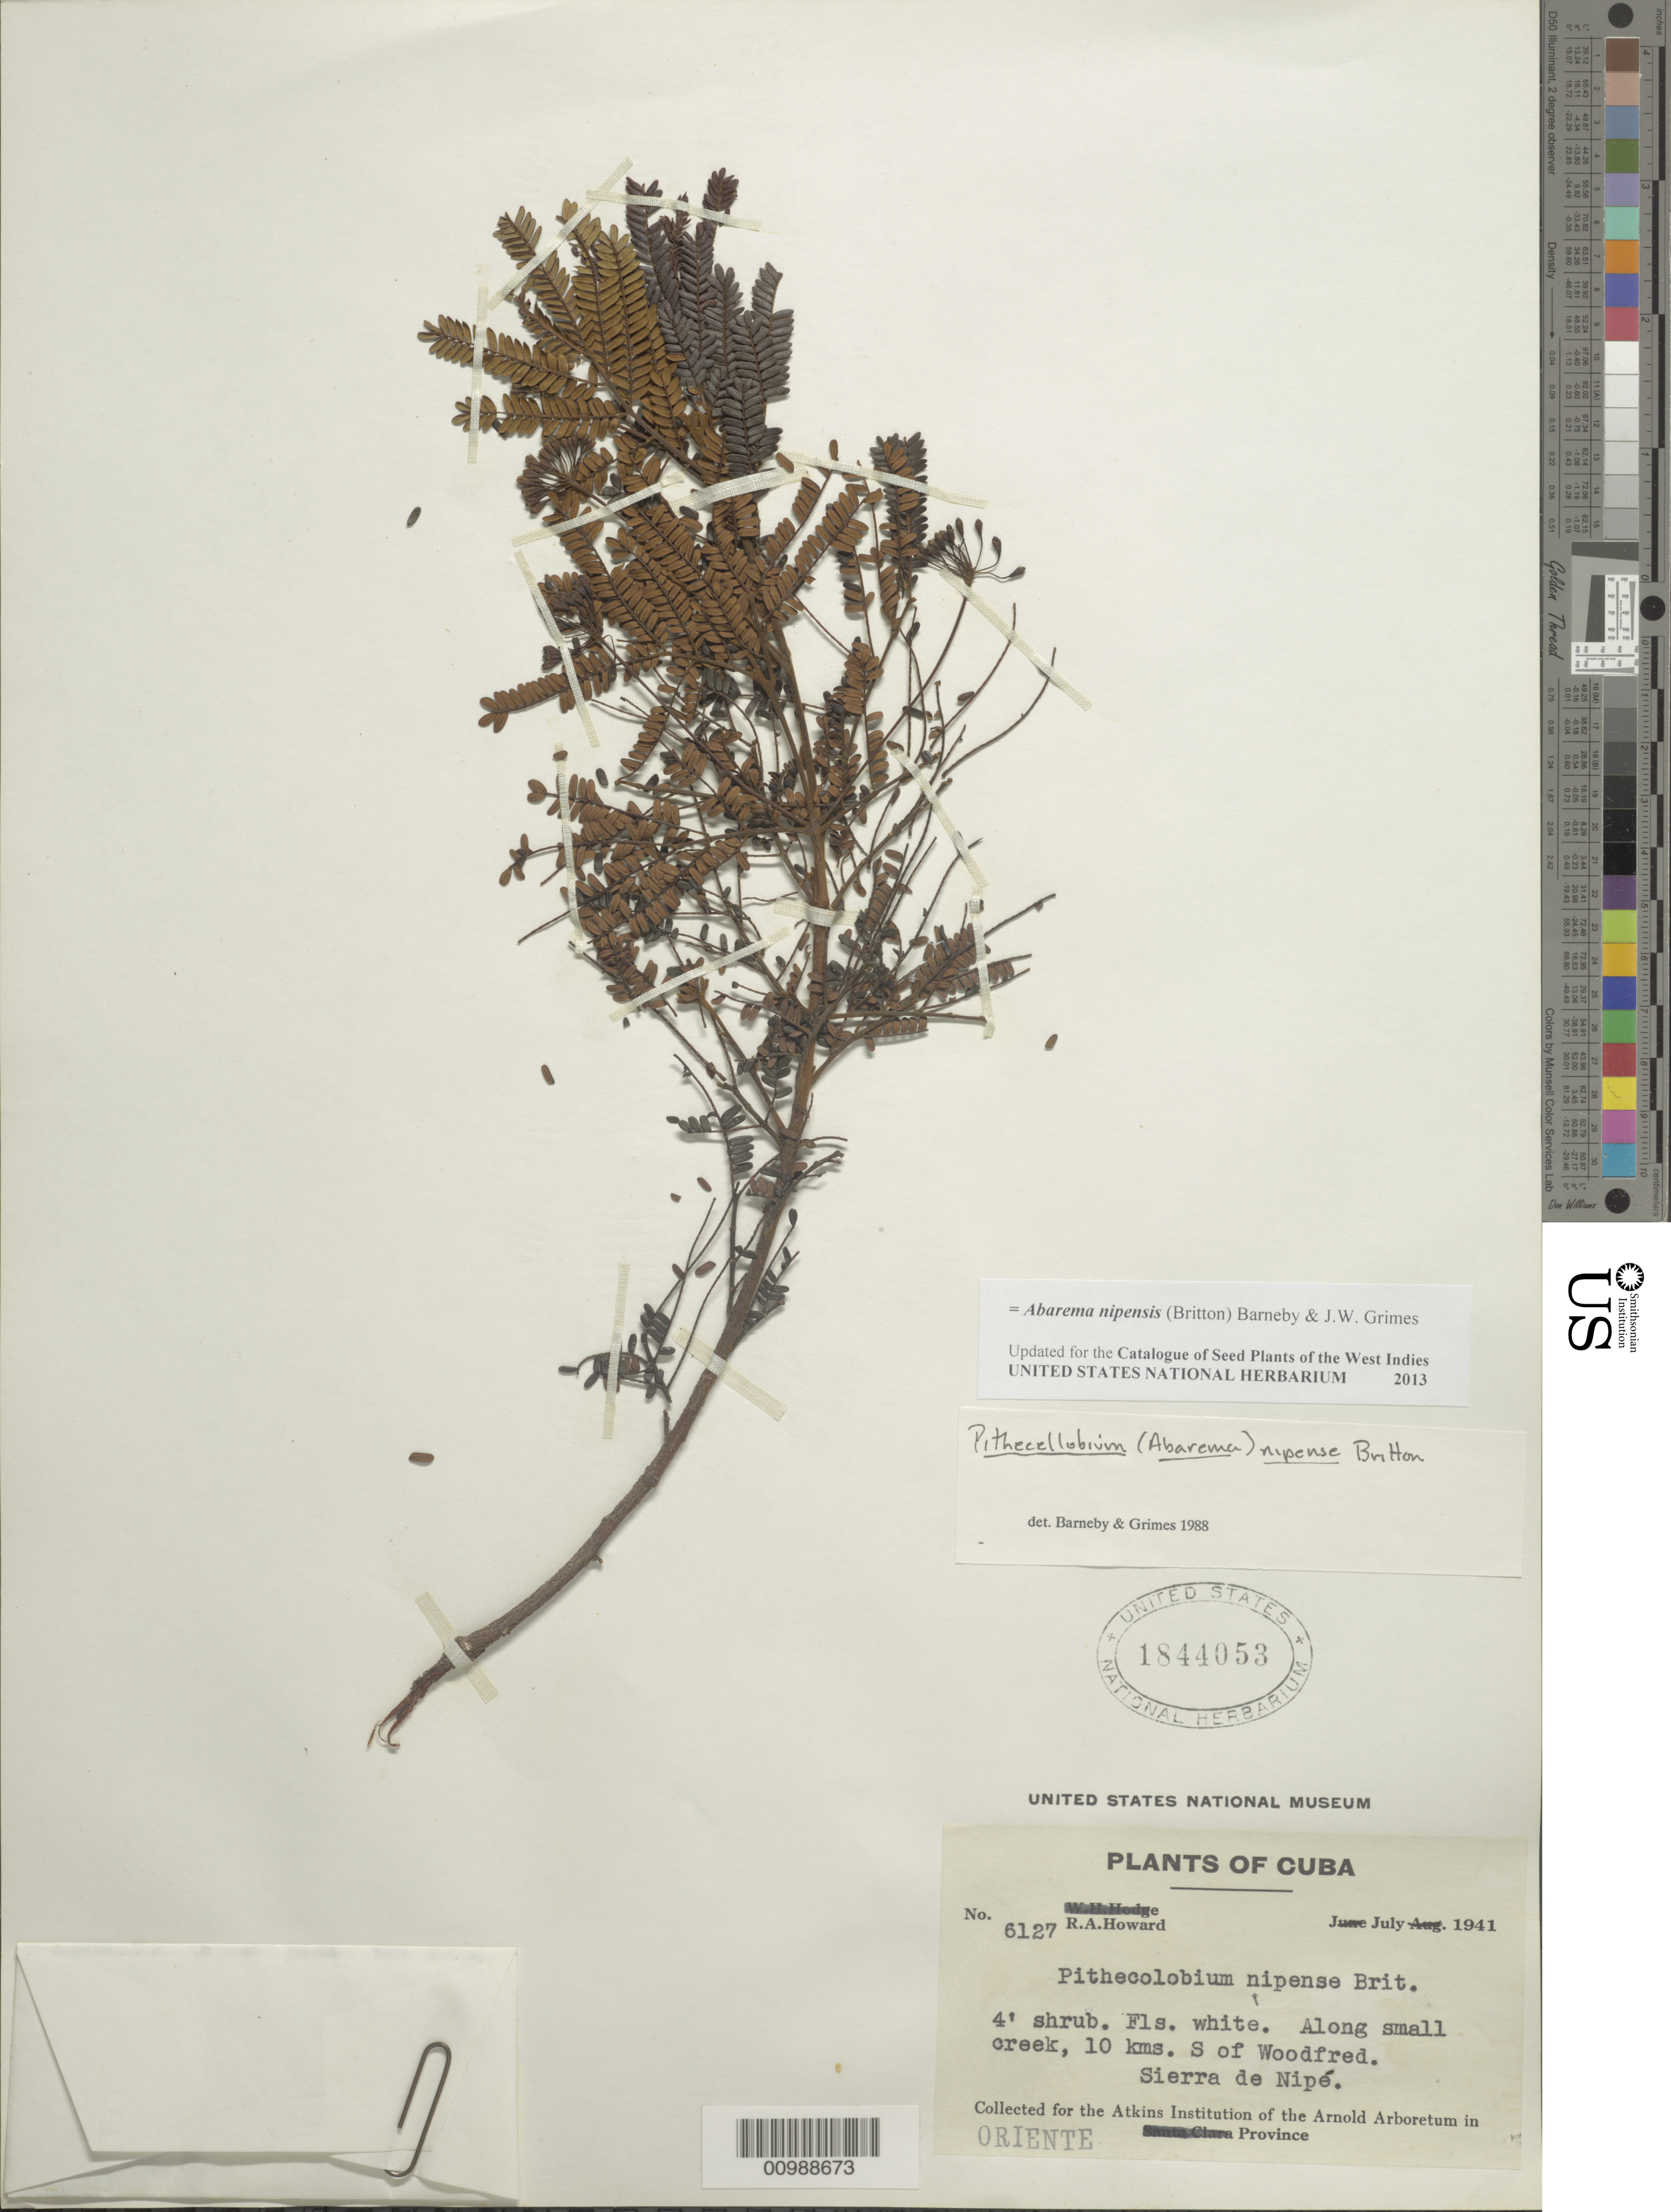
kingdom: Plantae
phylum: Tracheophyta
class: Magnoliopsida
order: Fabales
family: Fabaceae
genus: Jupunba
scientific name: Jupunba nipensis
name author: (Britton) Britton & Rose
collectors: R. A. Howard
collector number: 6127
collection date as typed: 01 Jul 1941 to31 Jul 1941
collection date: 1941-07-01/1941-07-31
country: Cuba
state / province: Holguín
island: Cuba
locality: Along small creek, 10 km S of Woodfred Sierra de Nipe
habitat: Along small creek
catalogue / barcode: US 1844053